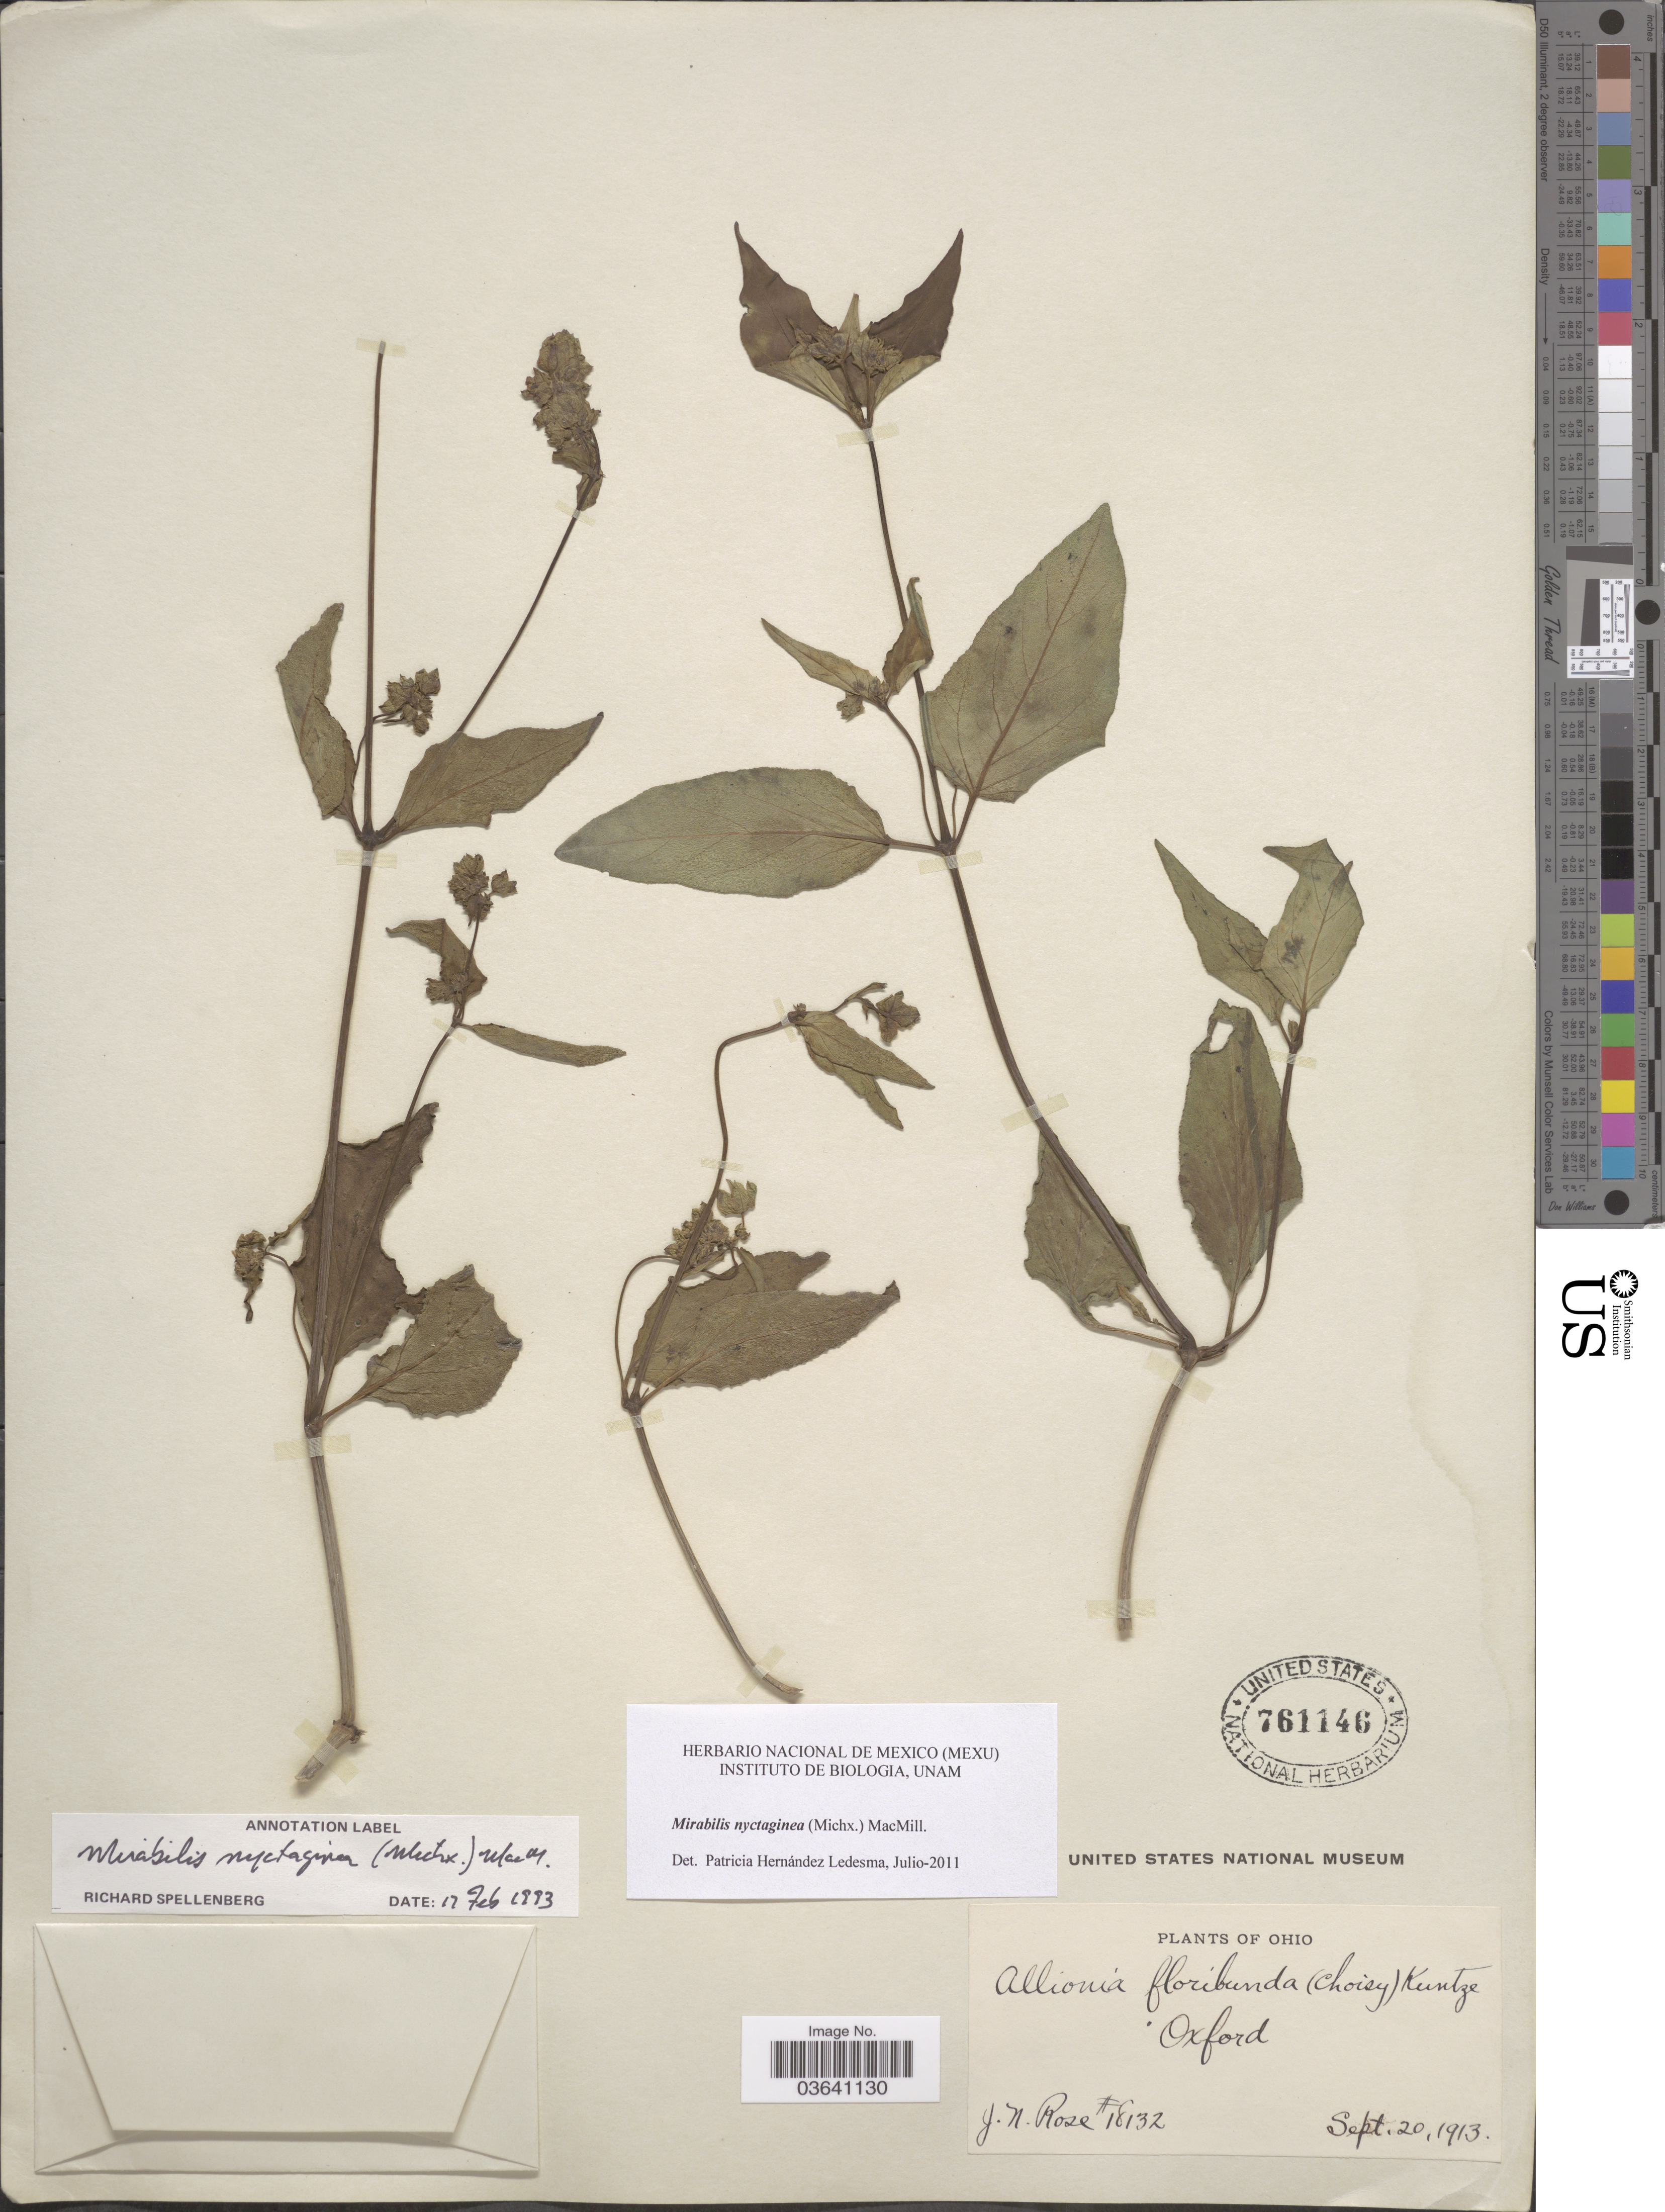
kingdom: Plantae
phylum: Tracheophyta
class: Magnoliopsida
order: Caryophyllales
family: Nyctaginaceae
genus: Mirabilis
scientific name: Mirabilis nyctaginea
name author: (Michx.) MacMill.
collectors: J. N. Rose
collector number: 18132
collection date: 1913-09-20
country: United States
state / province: Ohio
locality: Oxford.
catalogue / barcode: US 761146